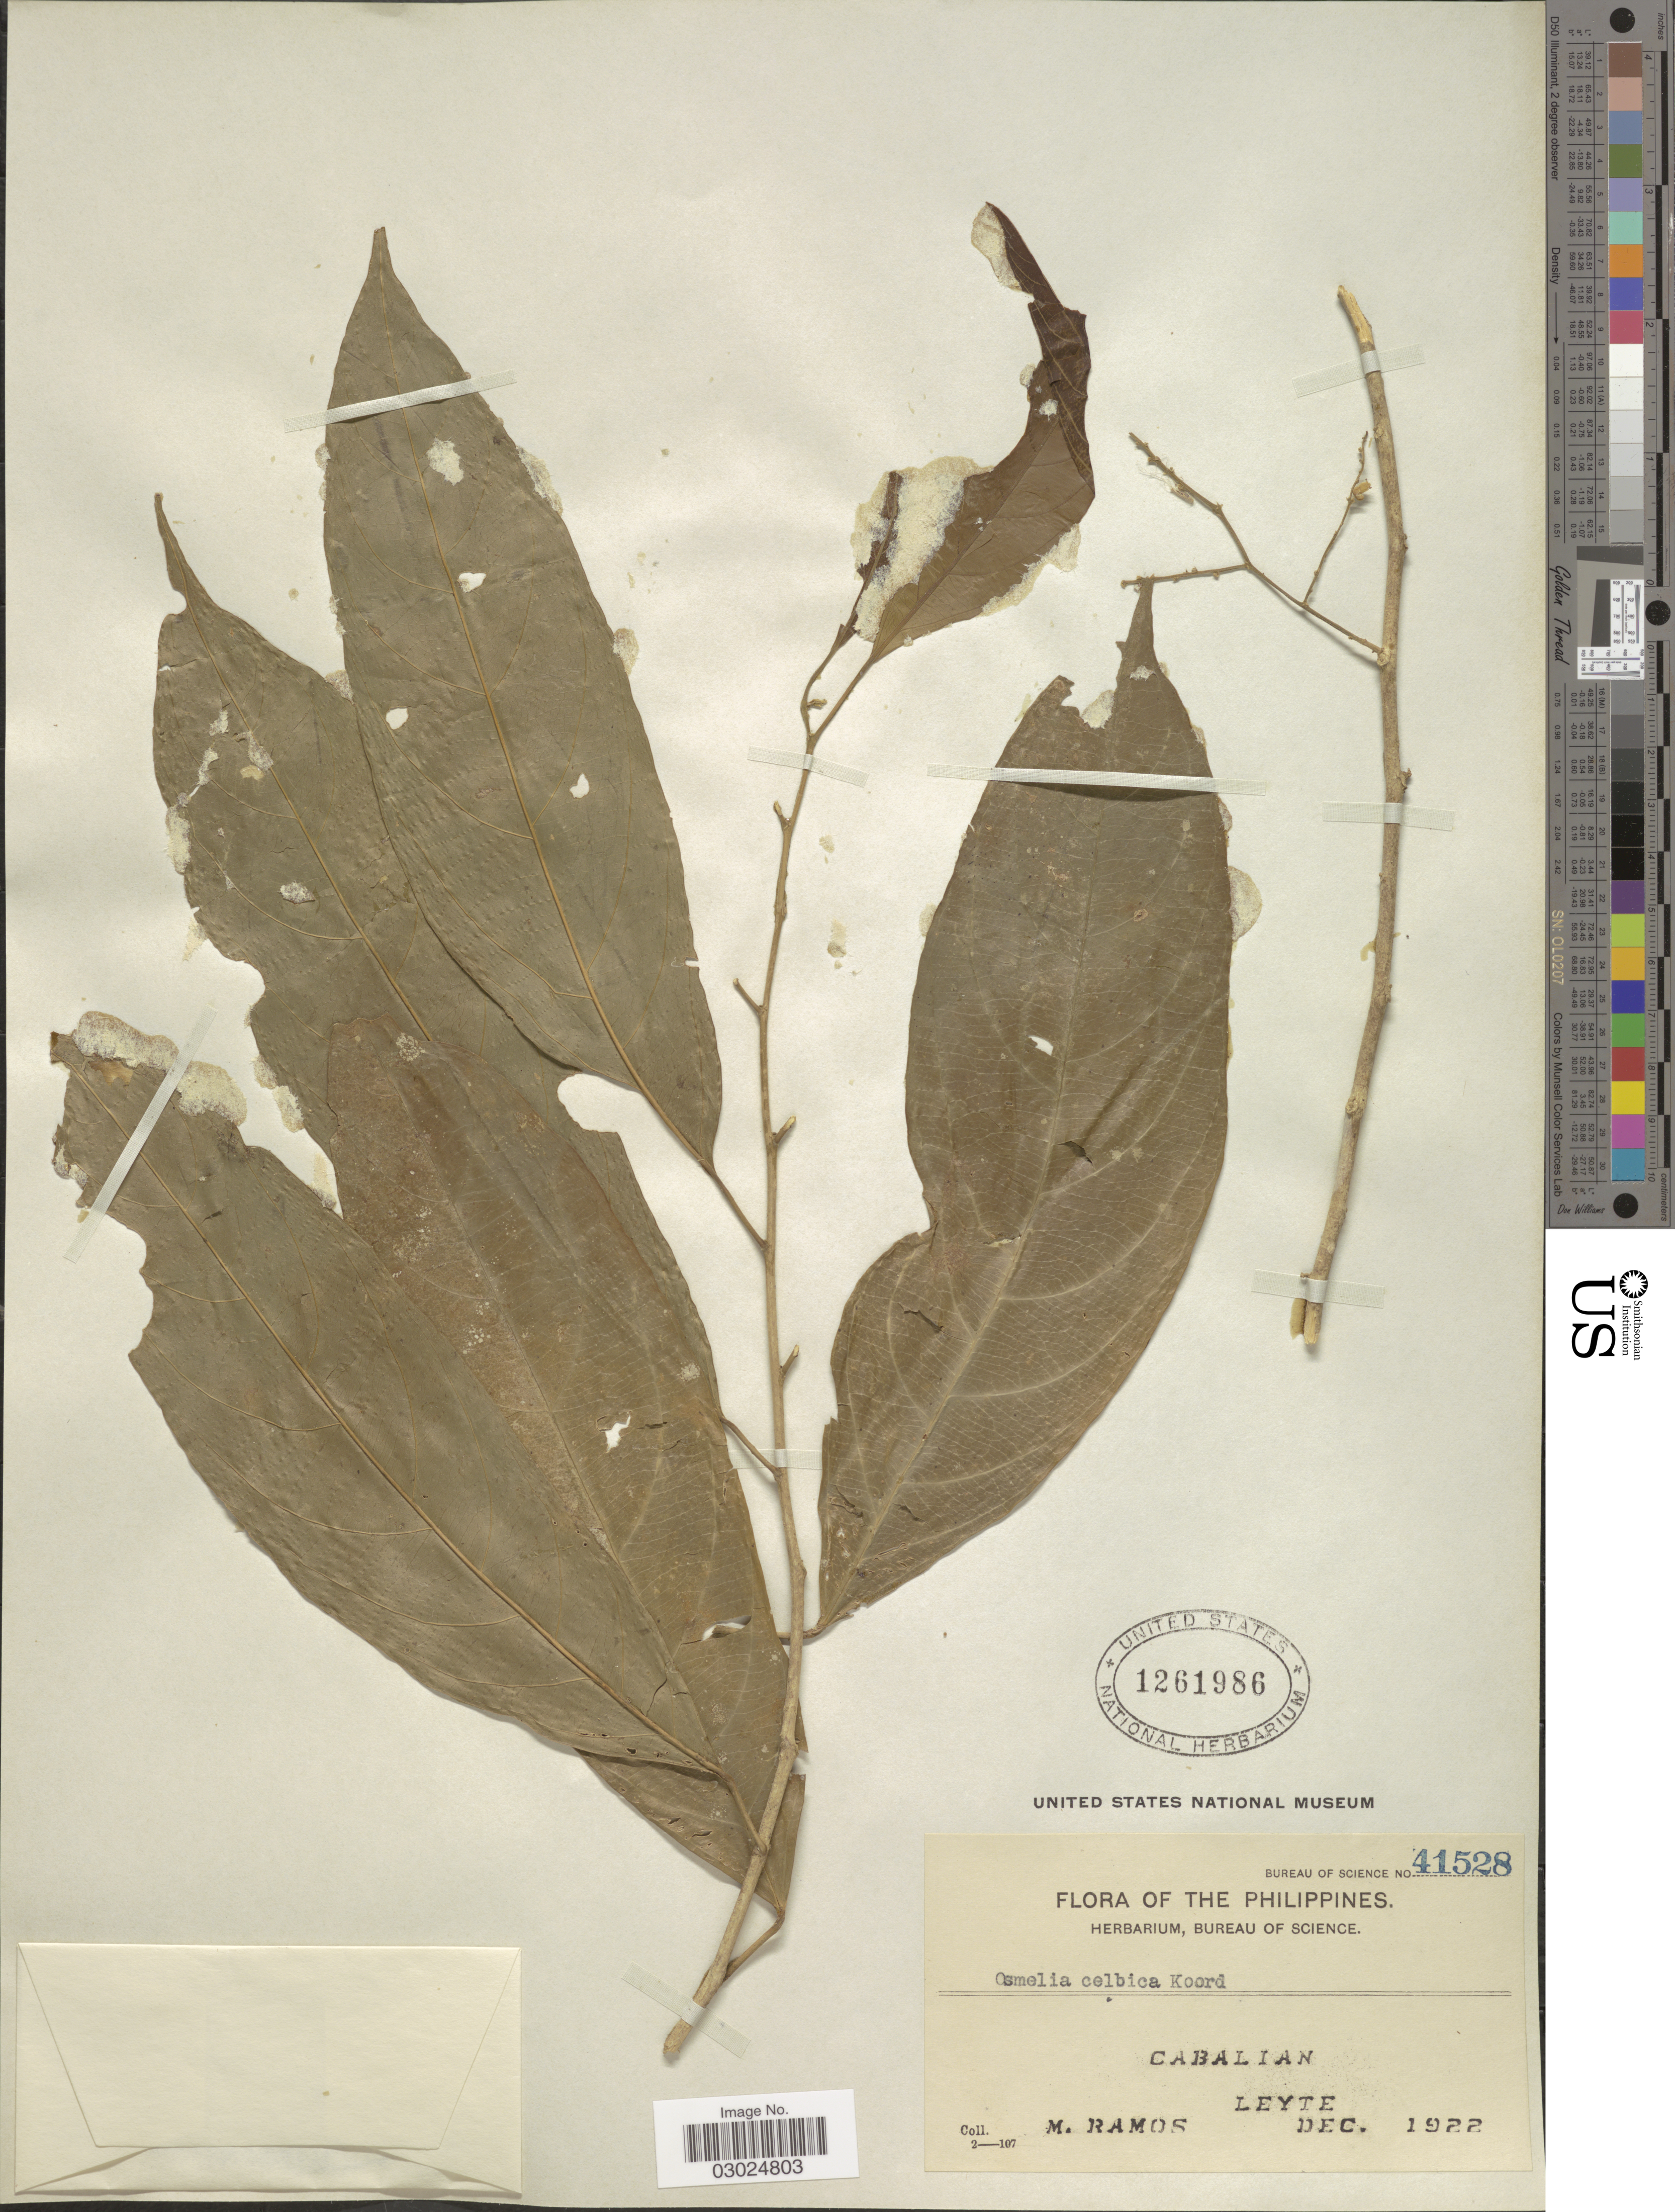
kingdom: Plantae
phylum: Tracheophyta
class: Magnoliopsida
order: Malpighiales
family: Salicaceae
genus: Osmelia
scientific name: Osmelia celebica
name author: Koord.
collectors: M. Ramos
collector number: Bureau of Science 41528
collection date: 1922-12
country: Philippines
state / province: Eastern Visayas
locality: Cabalian, Leyte.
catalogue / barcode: US 1261986